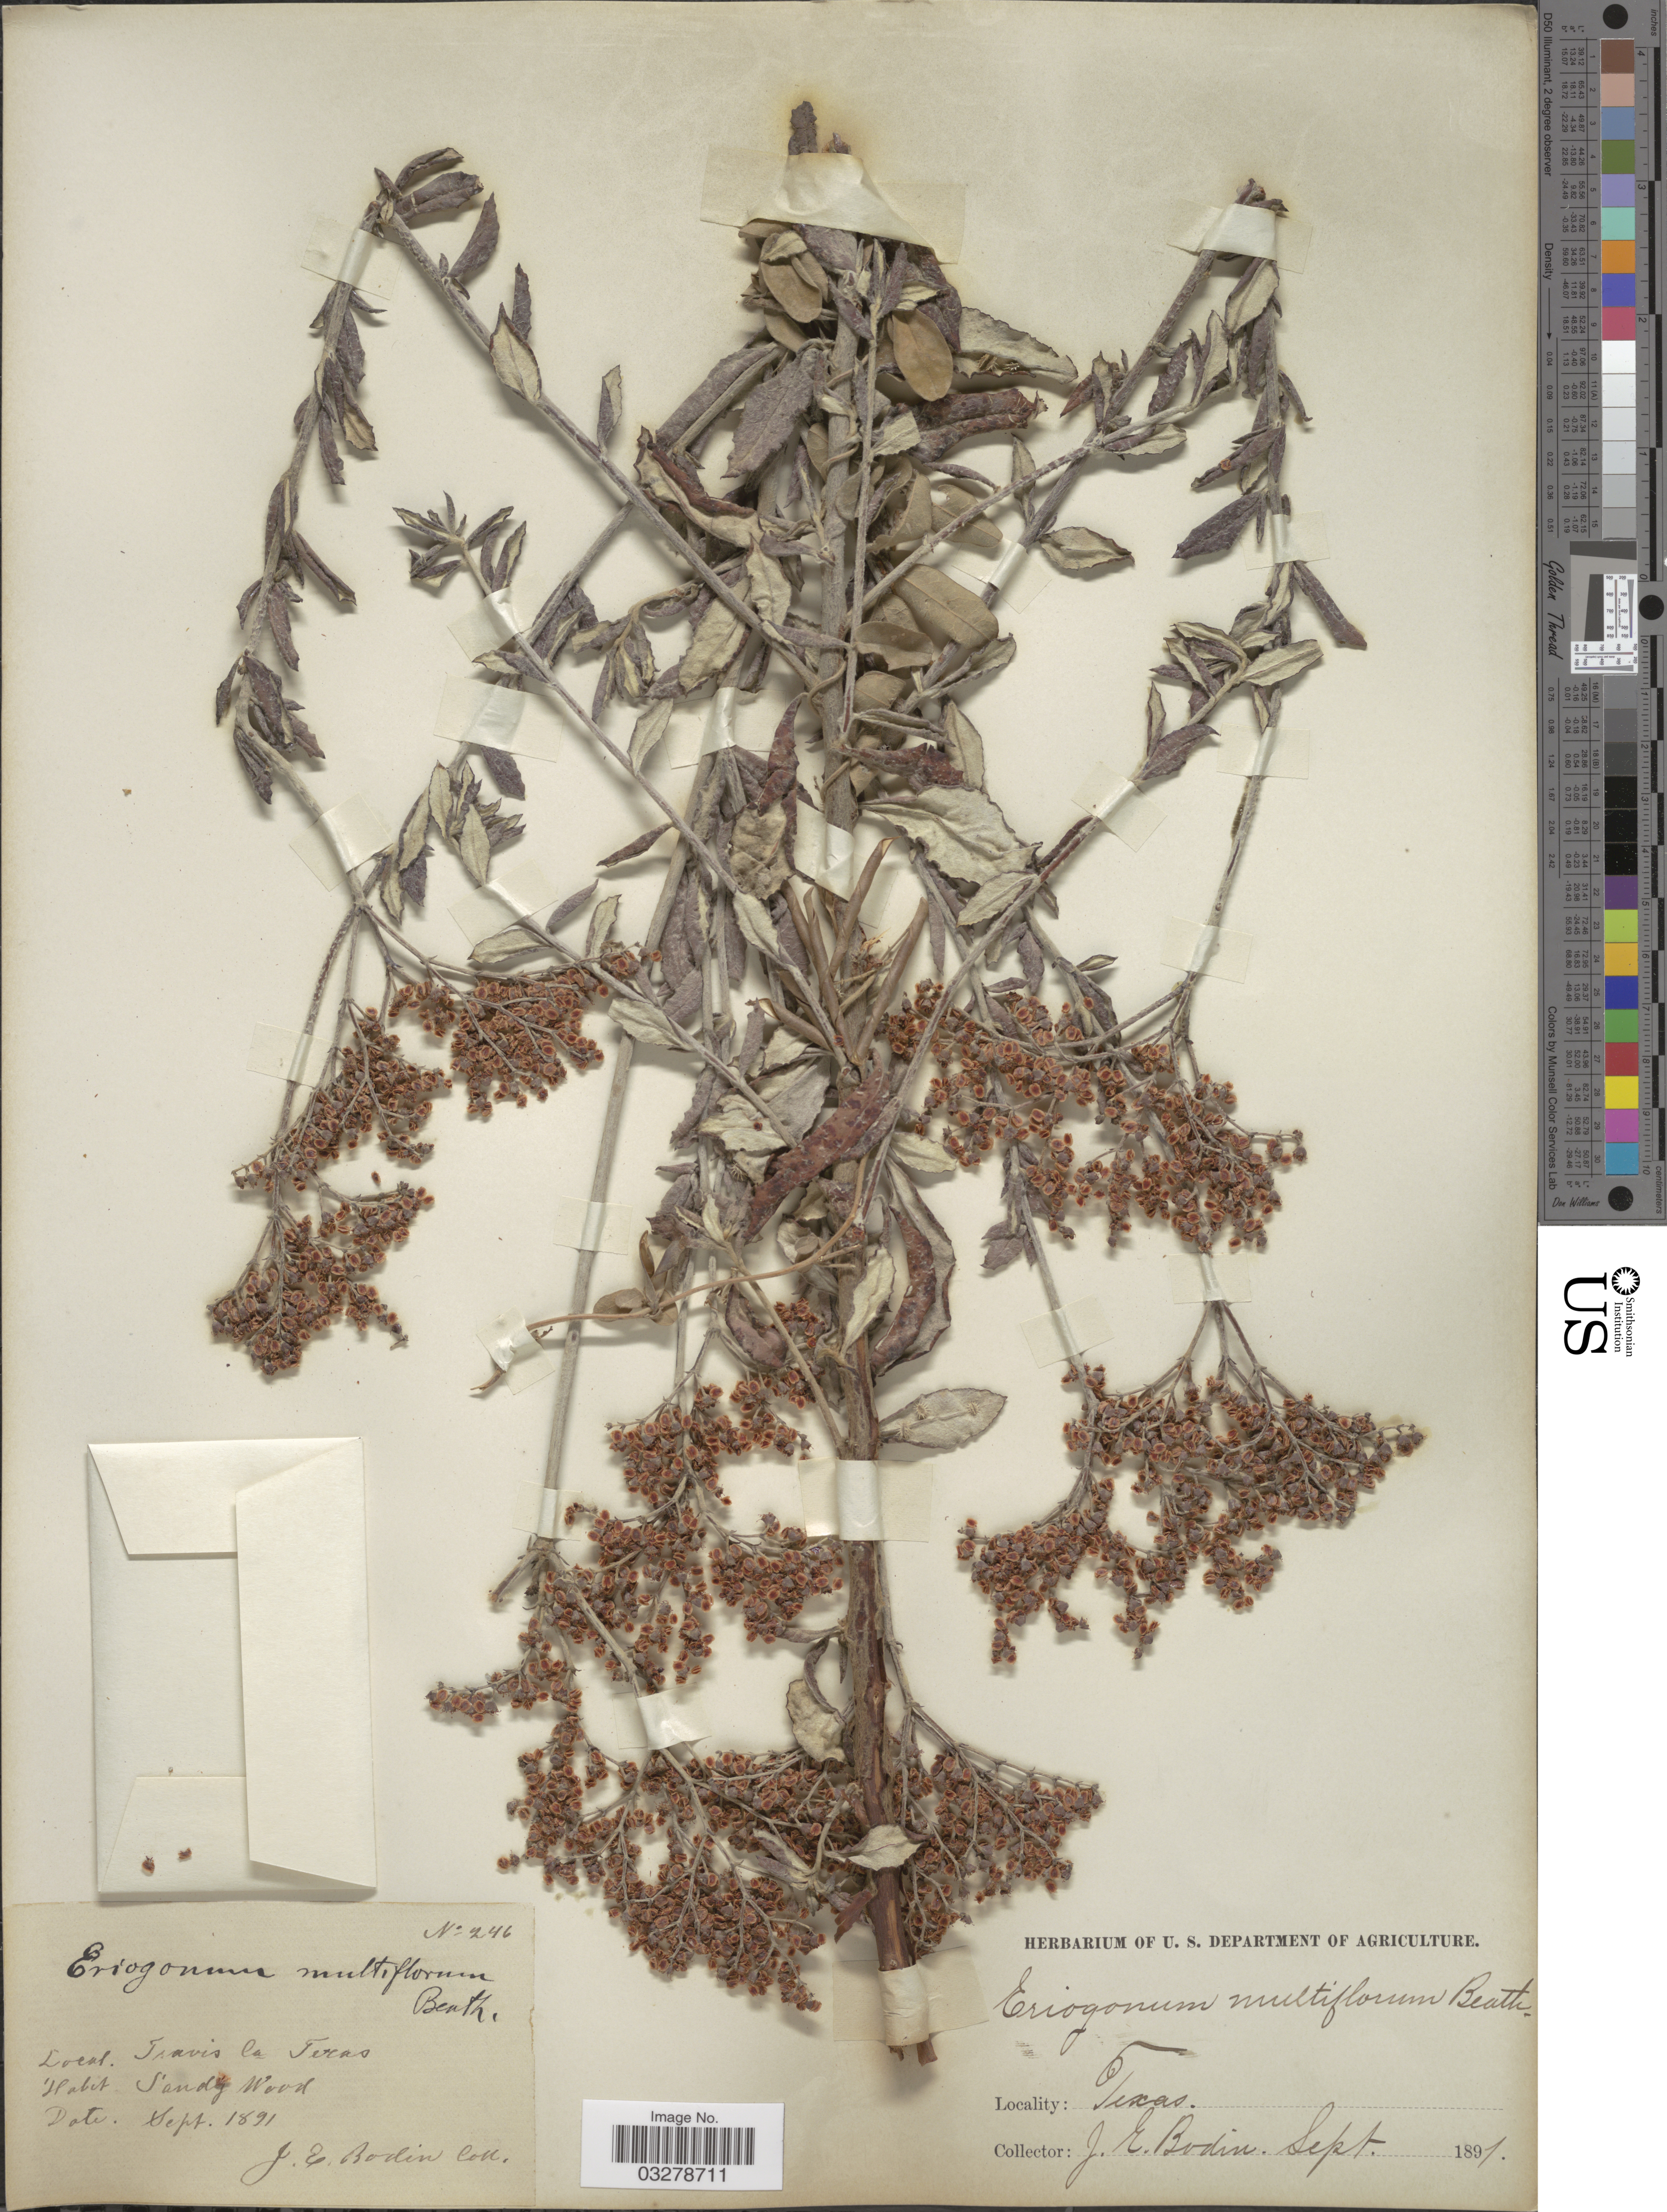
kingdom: Plantae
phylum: Tracheophyta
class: Magnoliopsida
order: Caryophyllales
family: Polygonaceae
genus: Eriogonum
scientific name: Eriogonum multiflorum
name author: Benth.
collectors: J. E. Bodin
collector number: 246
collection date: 1891-09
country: United States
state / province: Texas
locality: Travis Co Texas.